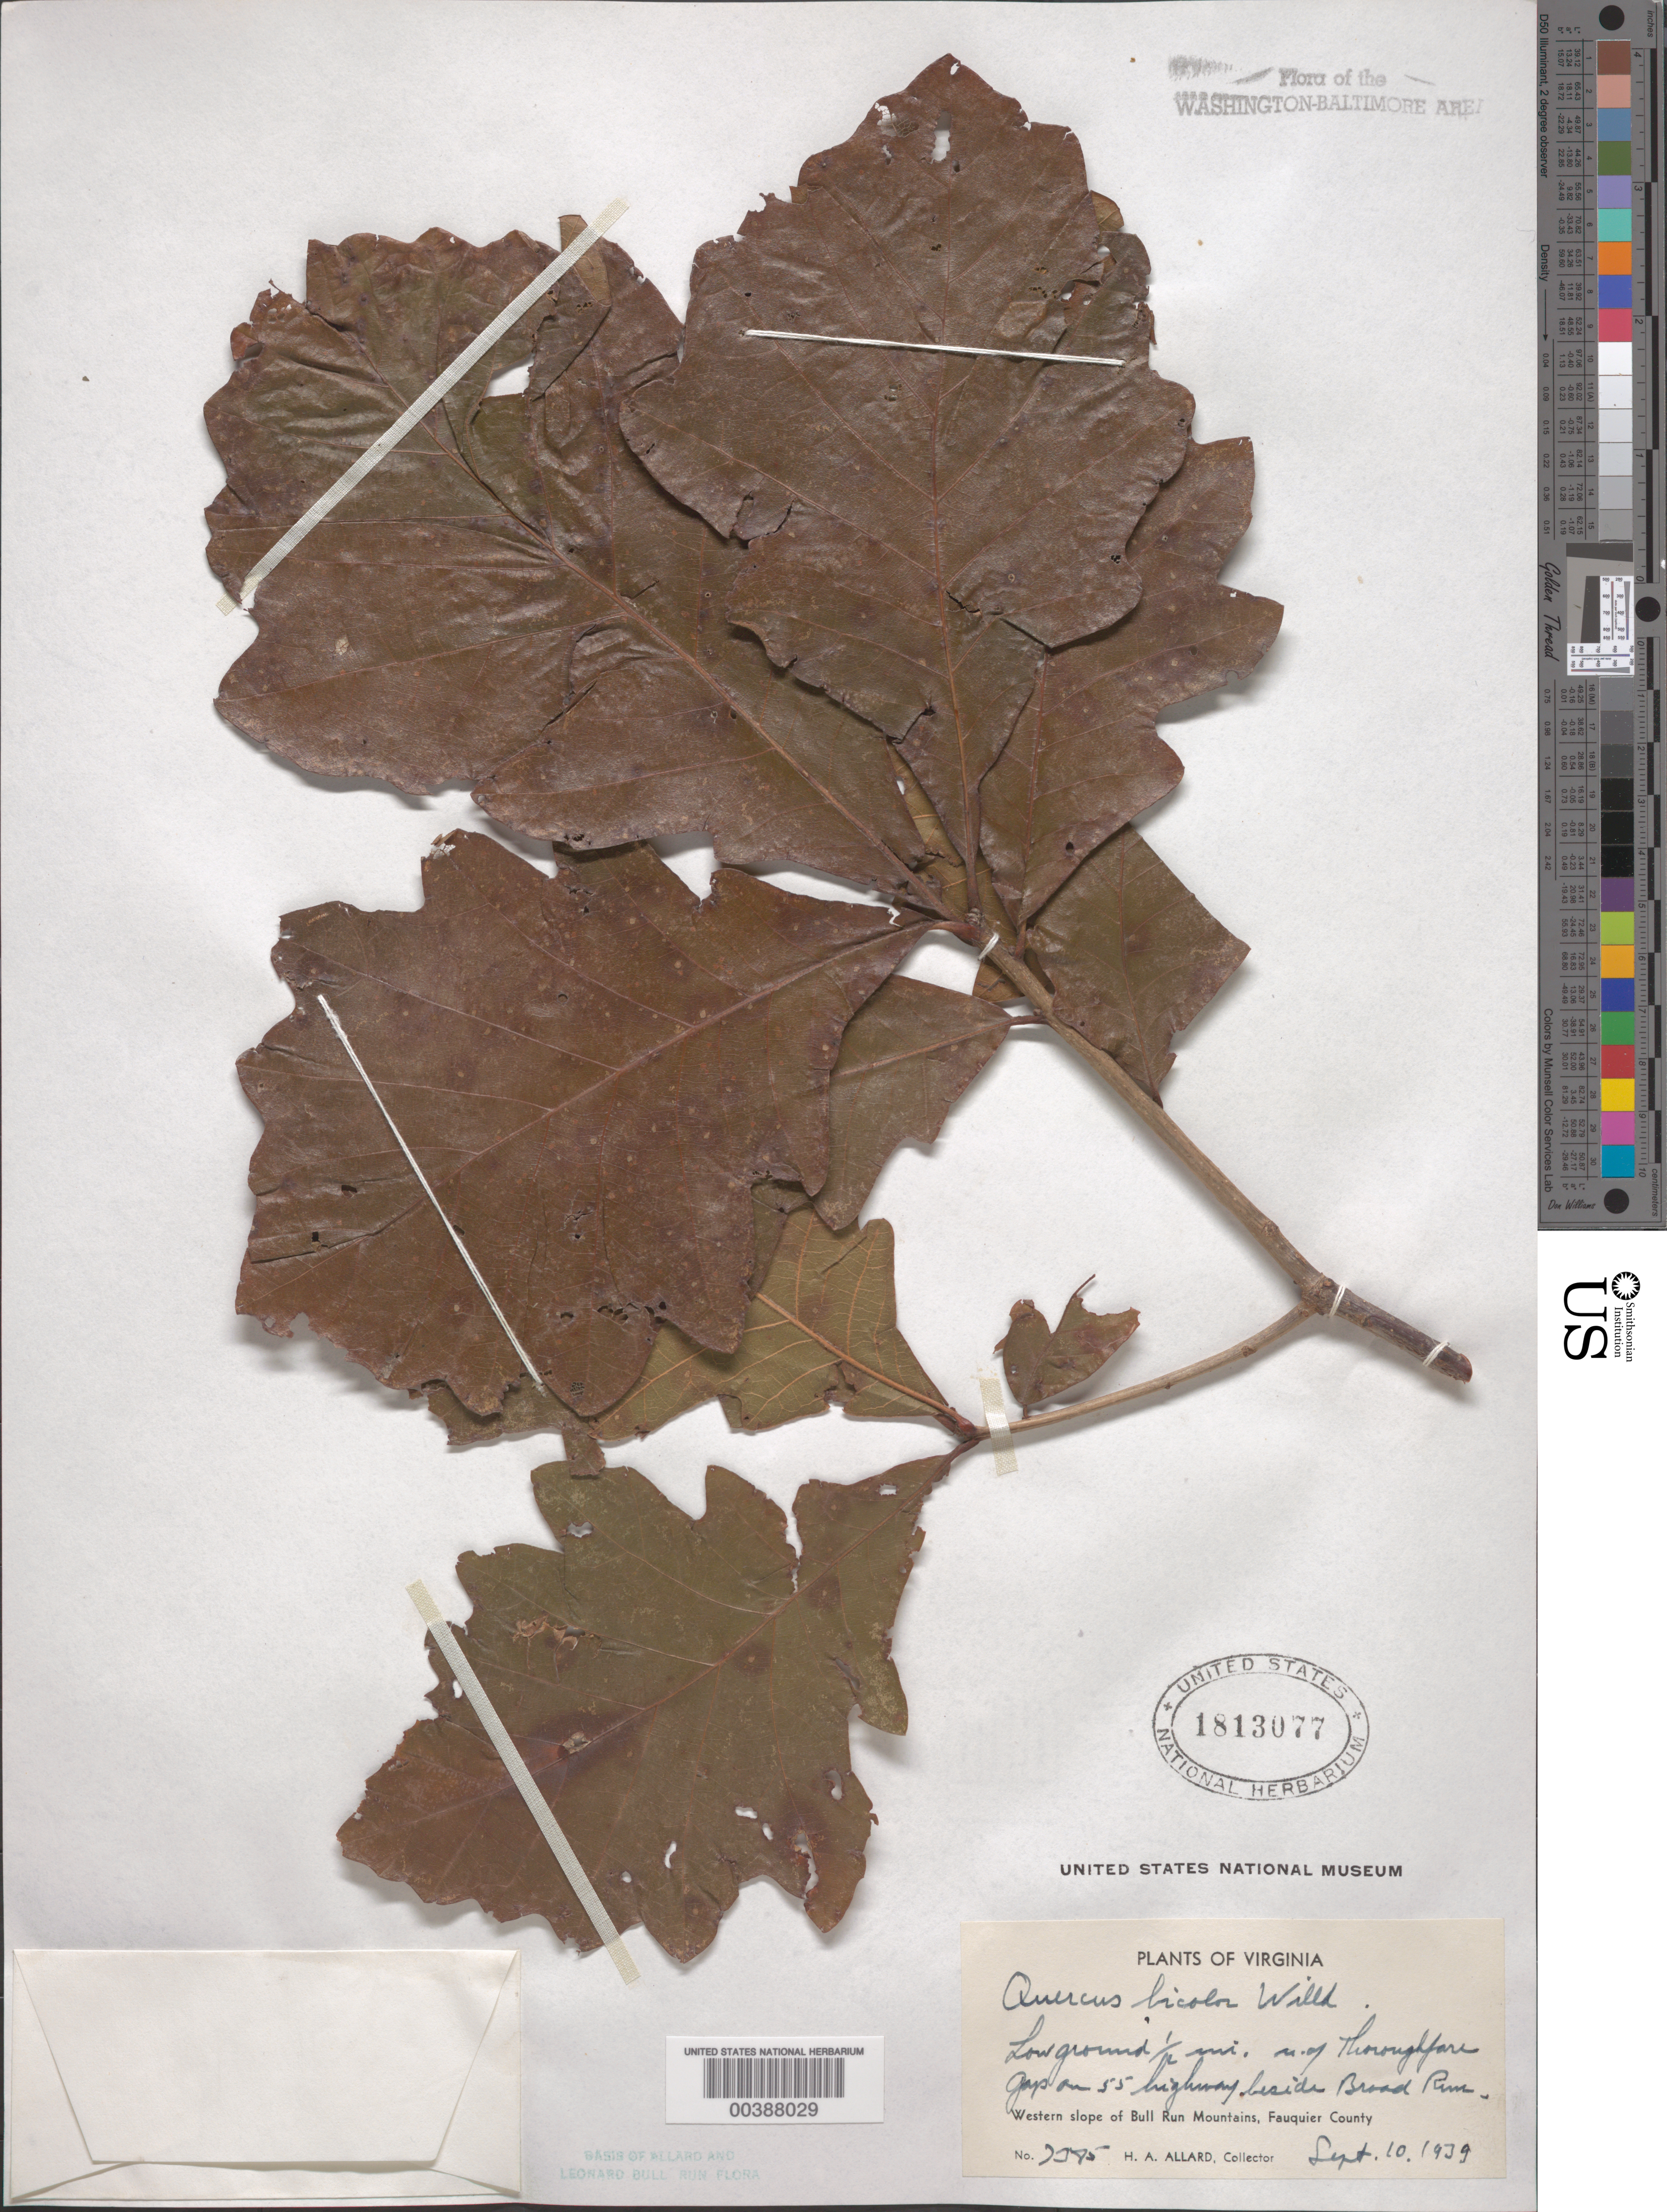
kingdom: Plantae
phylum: Tracheophyta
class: Magnoliopsida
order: Fagales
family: Fagaceae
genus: Quercus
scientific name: Quercus bicolor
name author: Willd.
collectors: H. A. Allard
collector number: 7385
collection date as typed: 10 Sep 1939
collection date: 1939-09-10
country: United States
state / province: Virginia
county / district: Fauquier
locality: North of Thorofare Gap, on Highway 55 beside Broad Run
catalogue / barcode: US 1813077